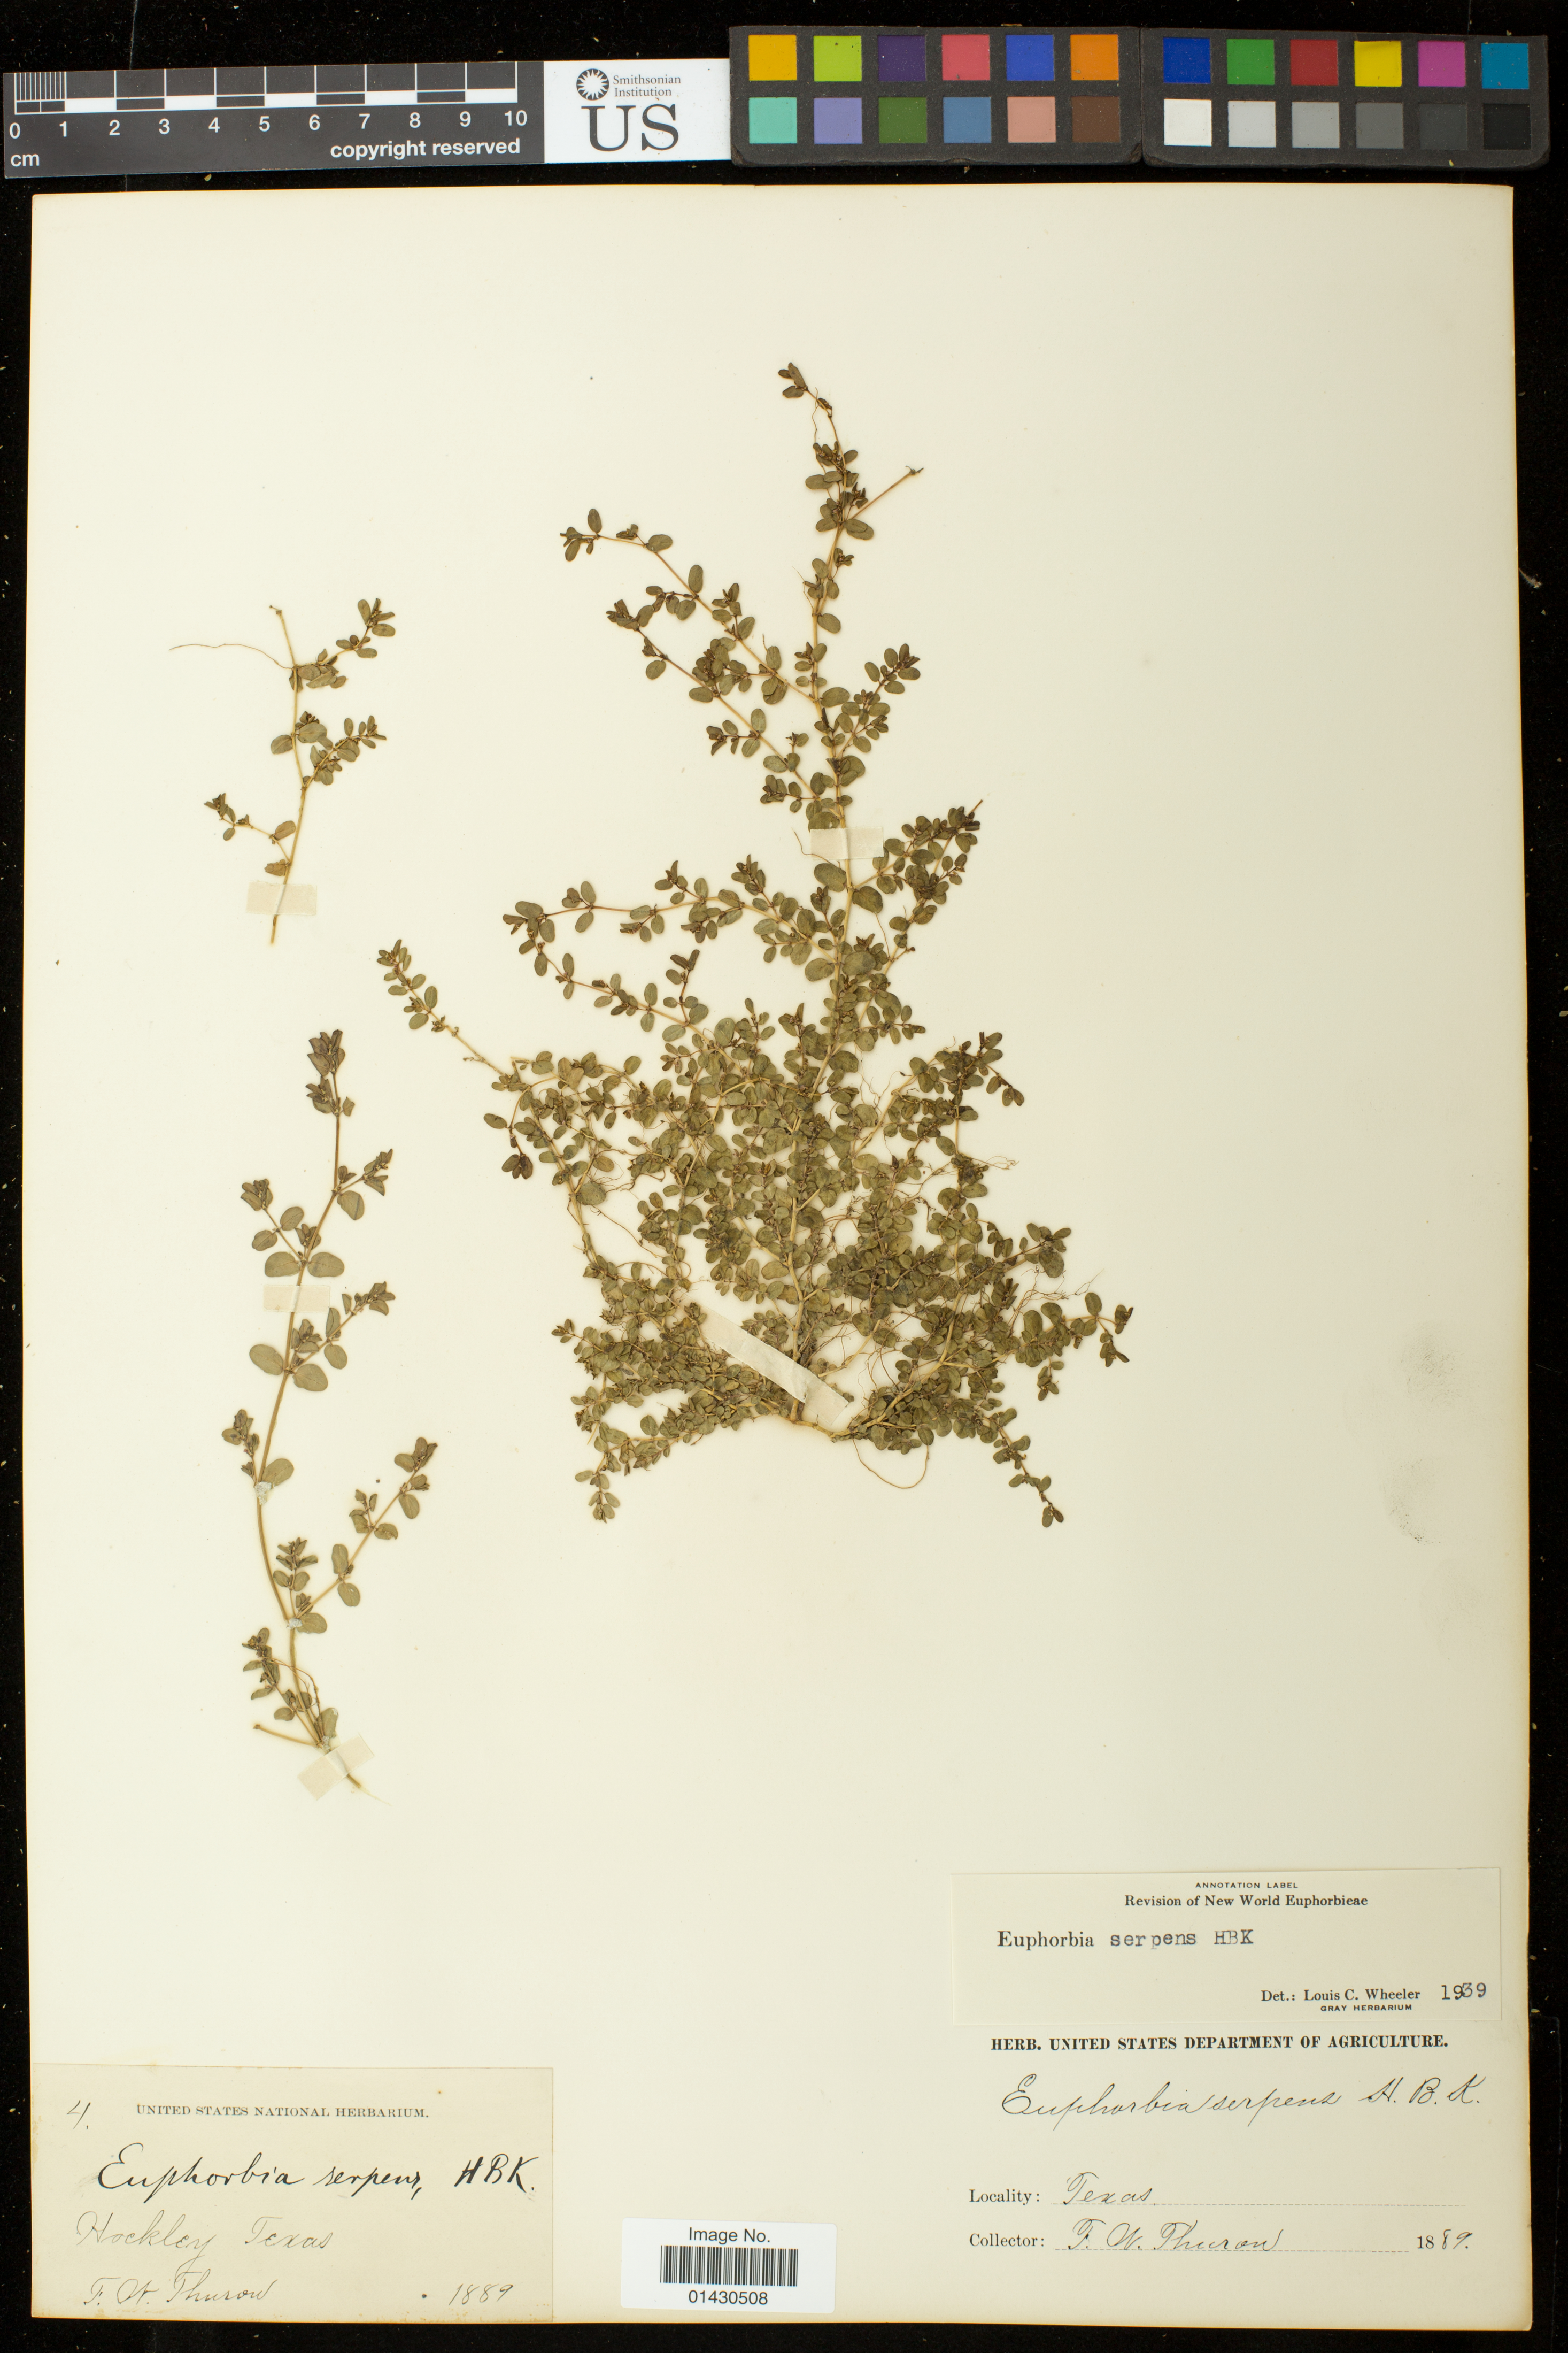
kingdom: Plantae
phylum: Tracheophyta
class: Magnoliopsida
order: Malpighiales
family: Euphorbiaceae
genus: Euphorbia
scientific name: Euphorbia serpens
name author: Kunth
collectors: F. W. Thurow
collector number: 4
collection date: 1889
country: United States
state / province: Texas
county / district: Hockley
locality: Hockley